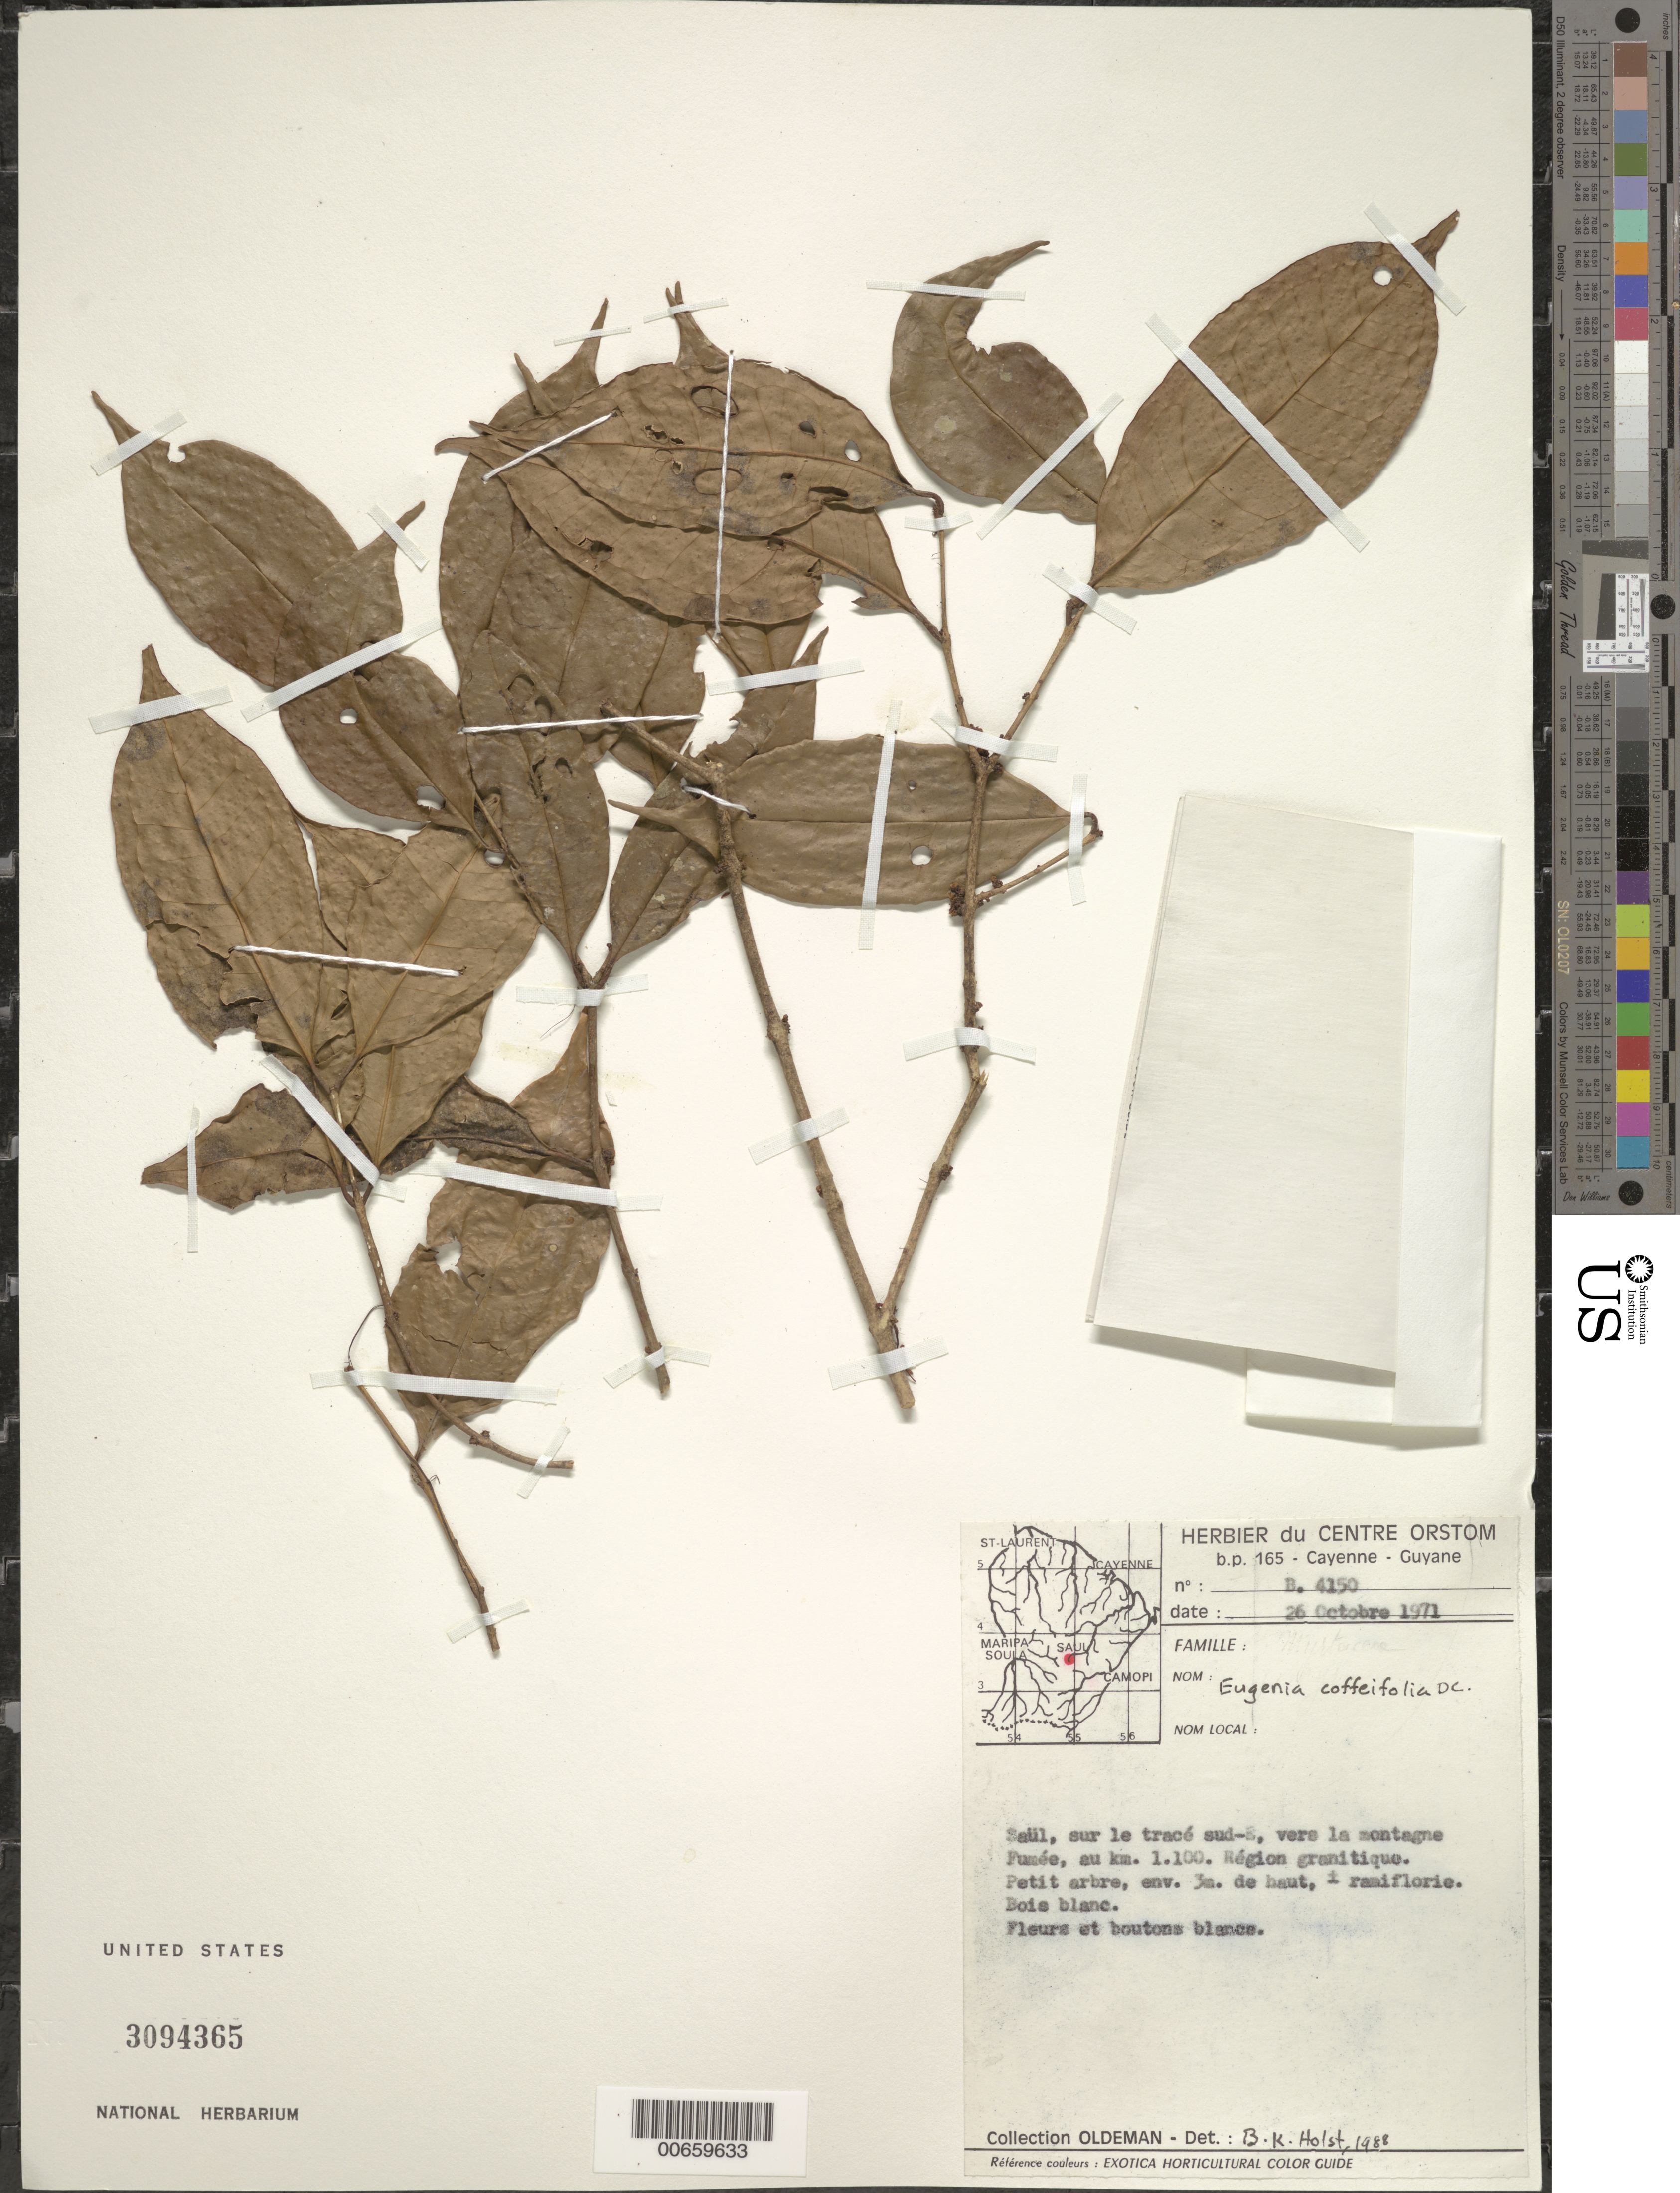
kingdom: Plantae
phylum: Tracheophyta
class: Magnoliopsida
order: Myrtales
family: Myrtaceae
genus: Eugenia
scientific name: Eugenia sinemariensis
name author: Aubl.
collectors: R. Oldeman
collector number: B 4150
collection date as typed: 26-Oct-71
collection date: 1971-10-26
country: French Guiana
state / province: Saint-Laurent-du-Maroni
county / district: Saül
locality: Saül, tracé de la Montagne La Fumee, au km 1.1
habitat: Région granitique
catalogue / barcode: US 3094365